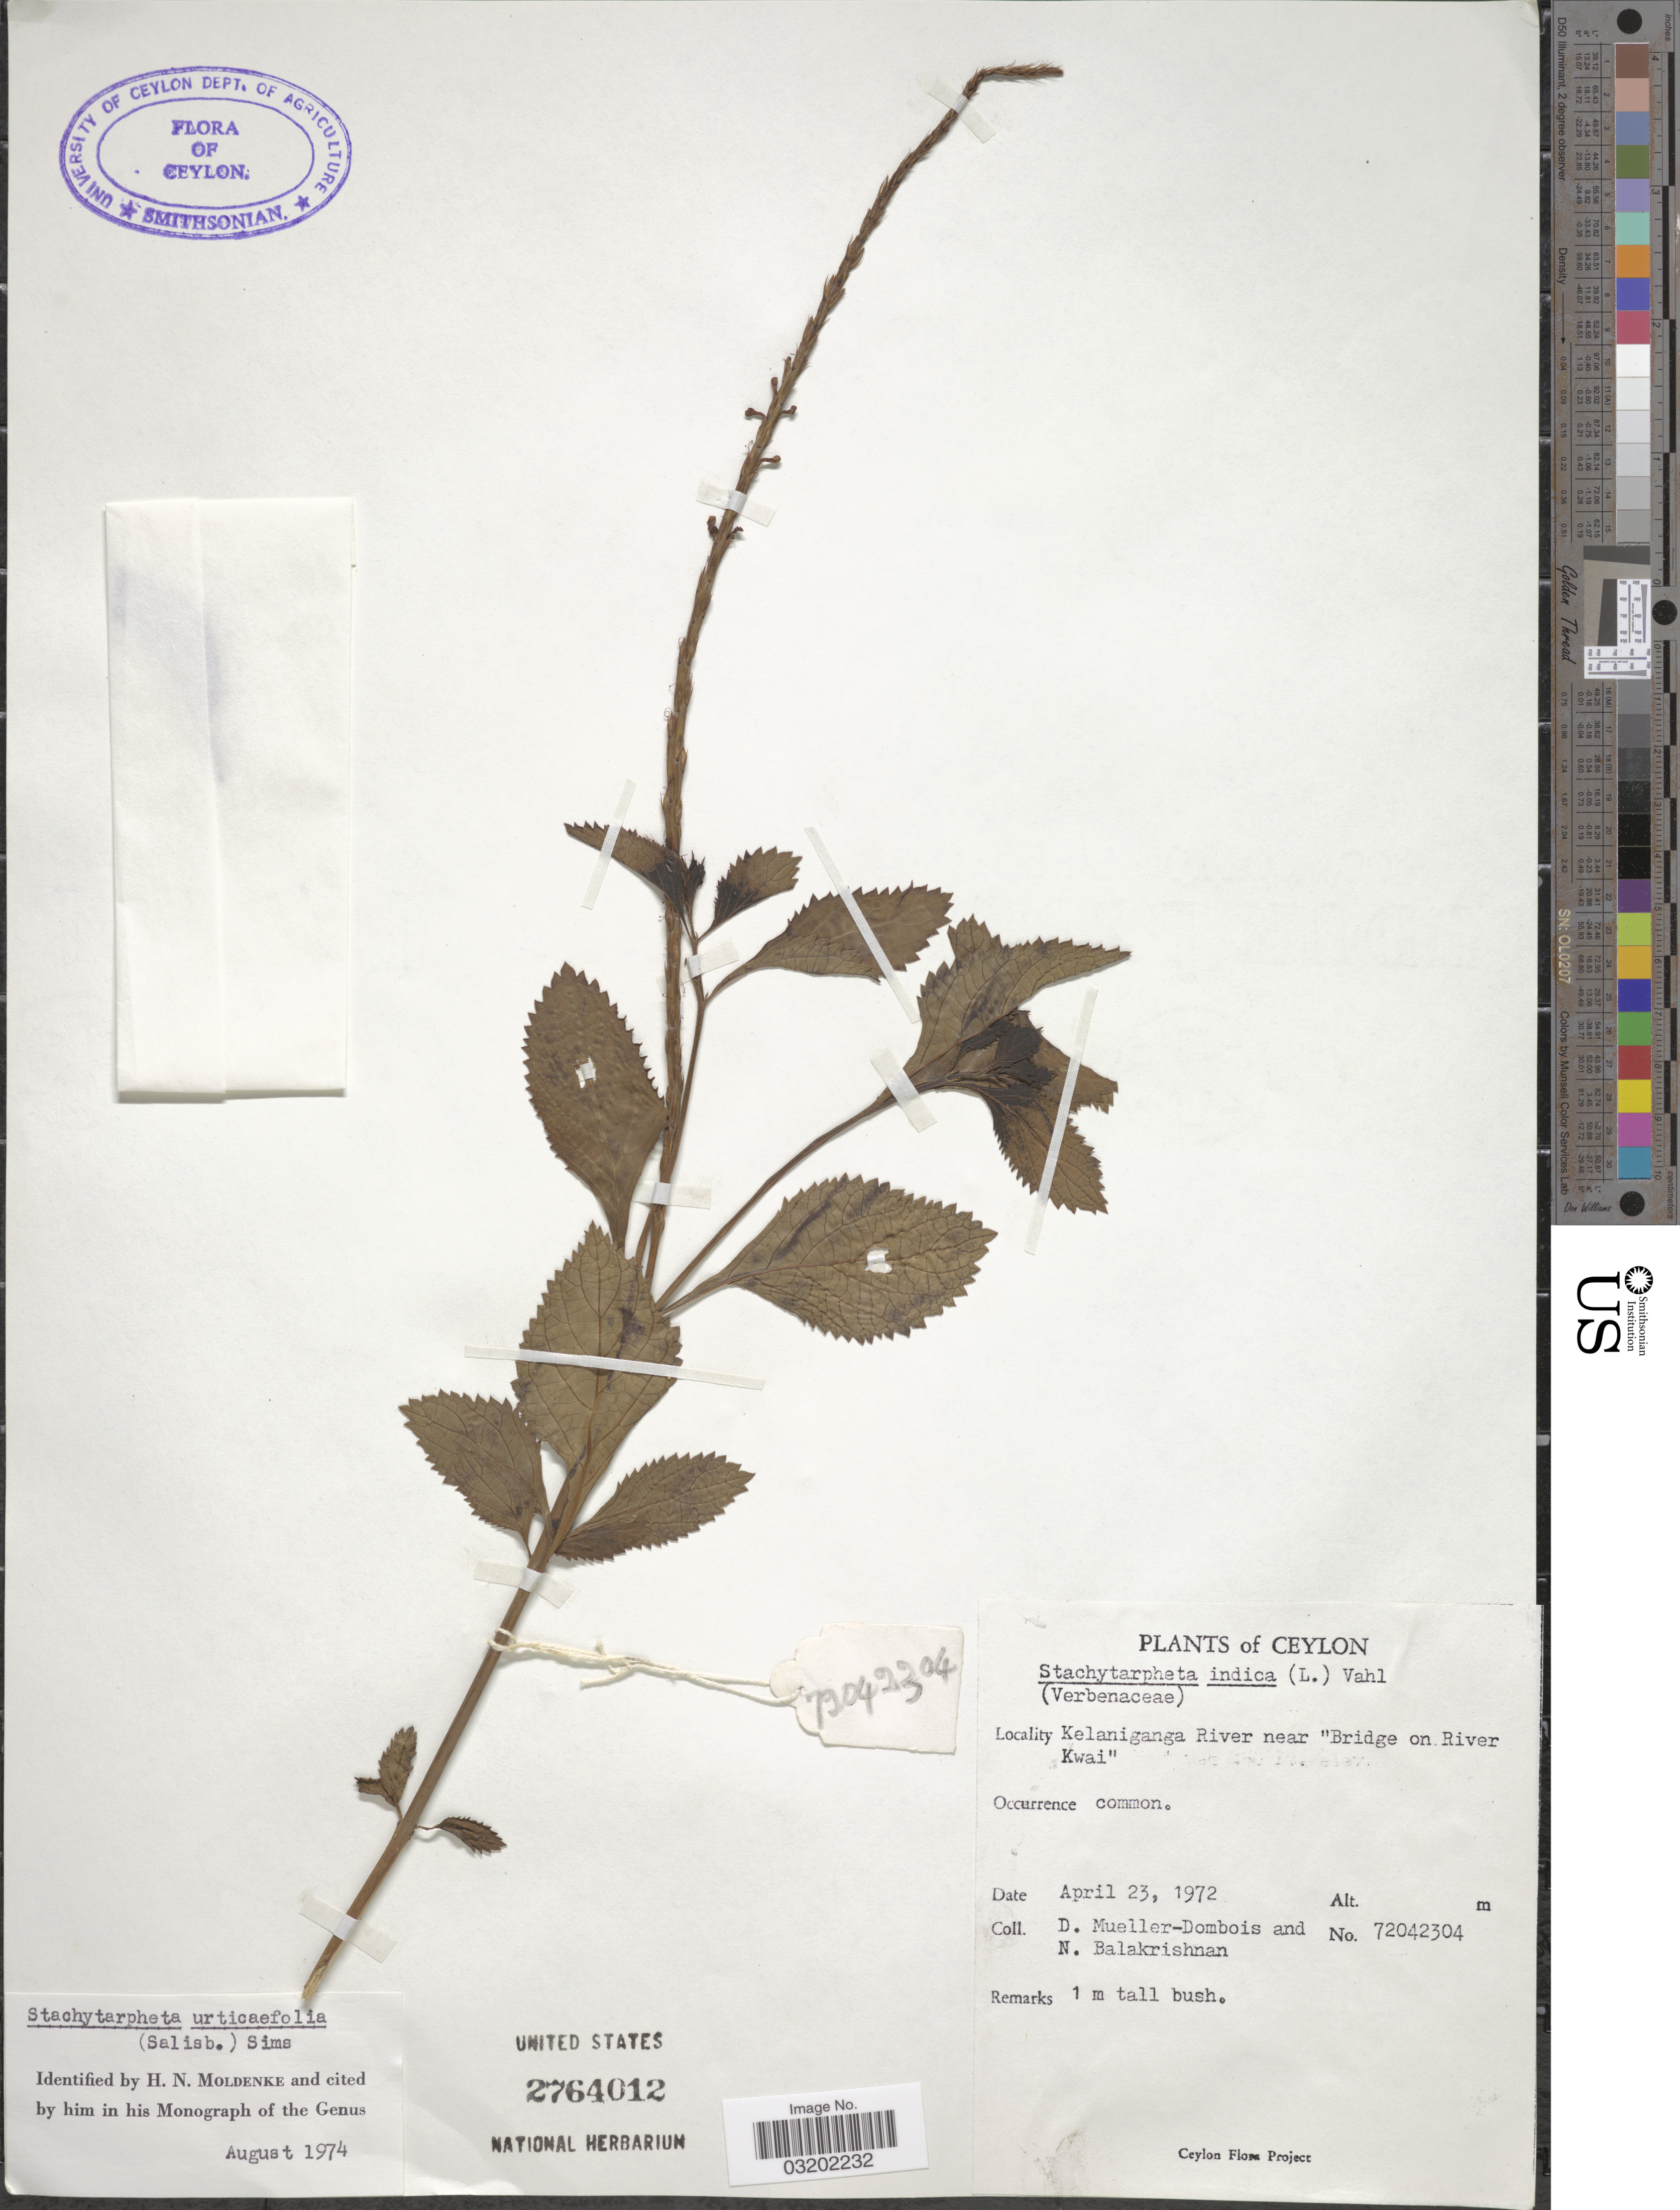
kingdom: Plantae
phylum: Tracheophyta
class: Magnoliopsida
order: Lamiales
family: Verbenaceae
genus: Stachytarpheta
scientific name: Stachytarpheta urticifolia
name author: Sims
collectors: D. Mueller-Dombois & N. Balakrishnan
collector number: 72042304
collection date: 1972-04-23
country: Sri Lanka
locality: Ceylon. Kelaniganga river near "Bridge on River Kwai".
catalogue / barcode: US 2764012